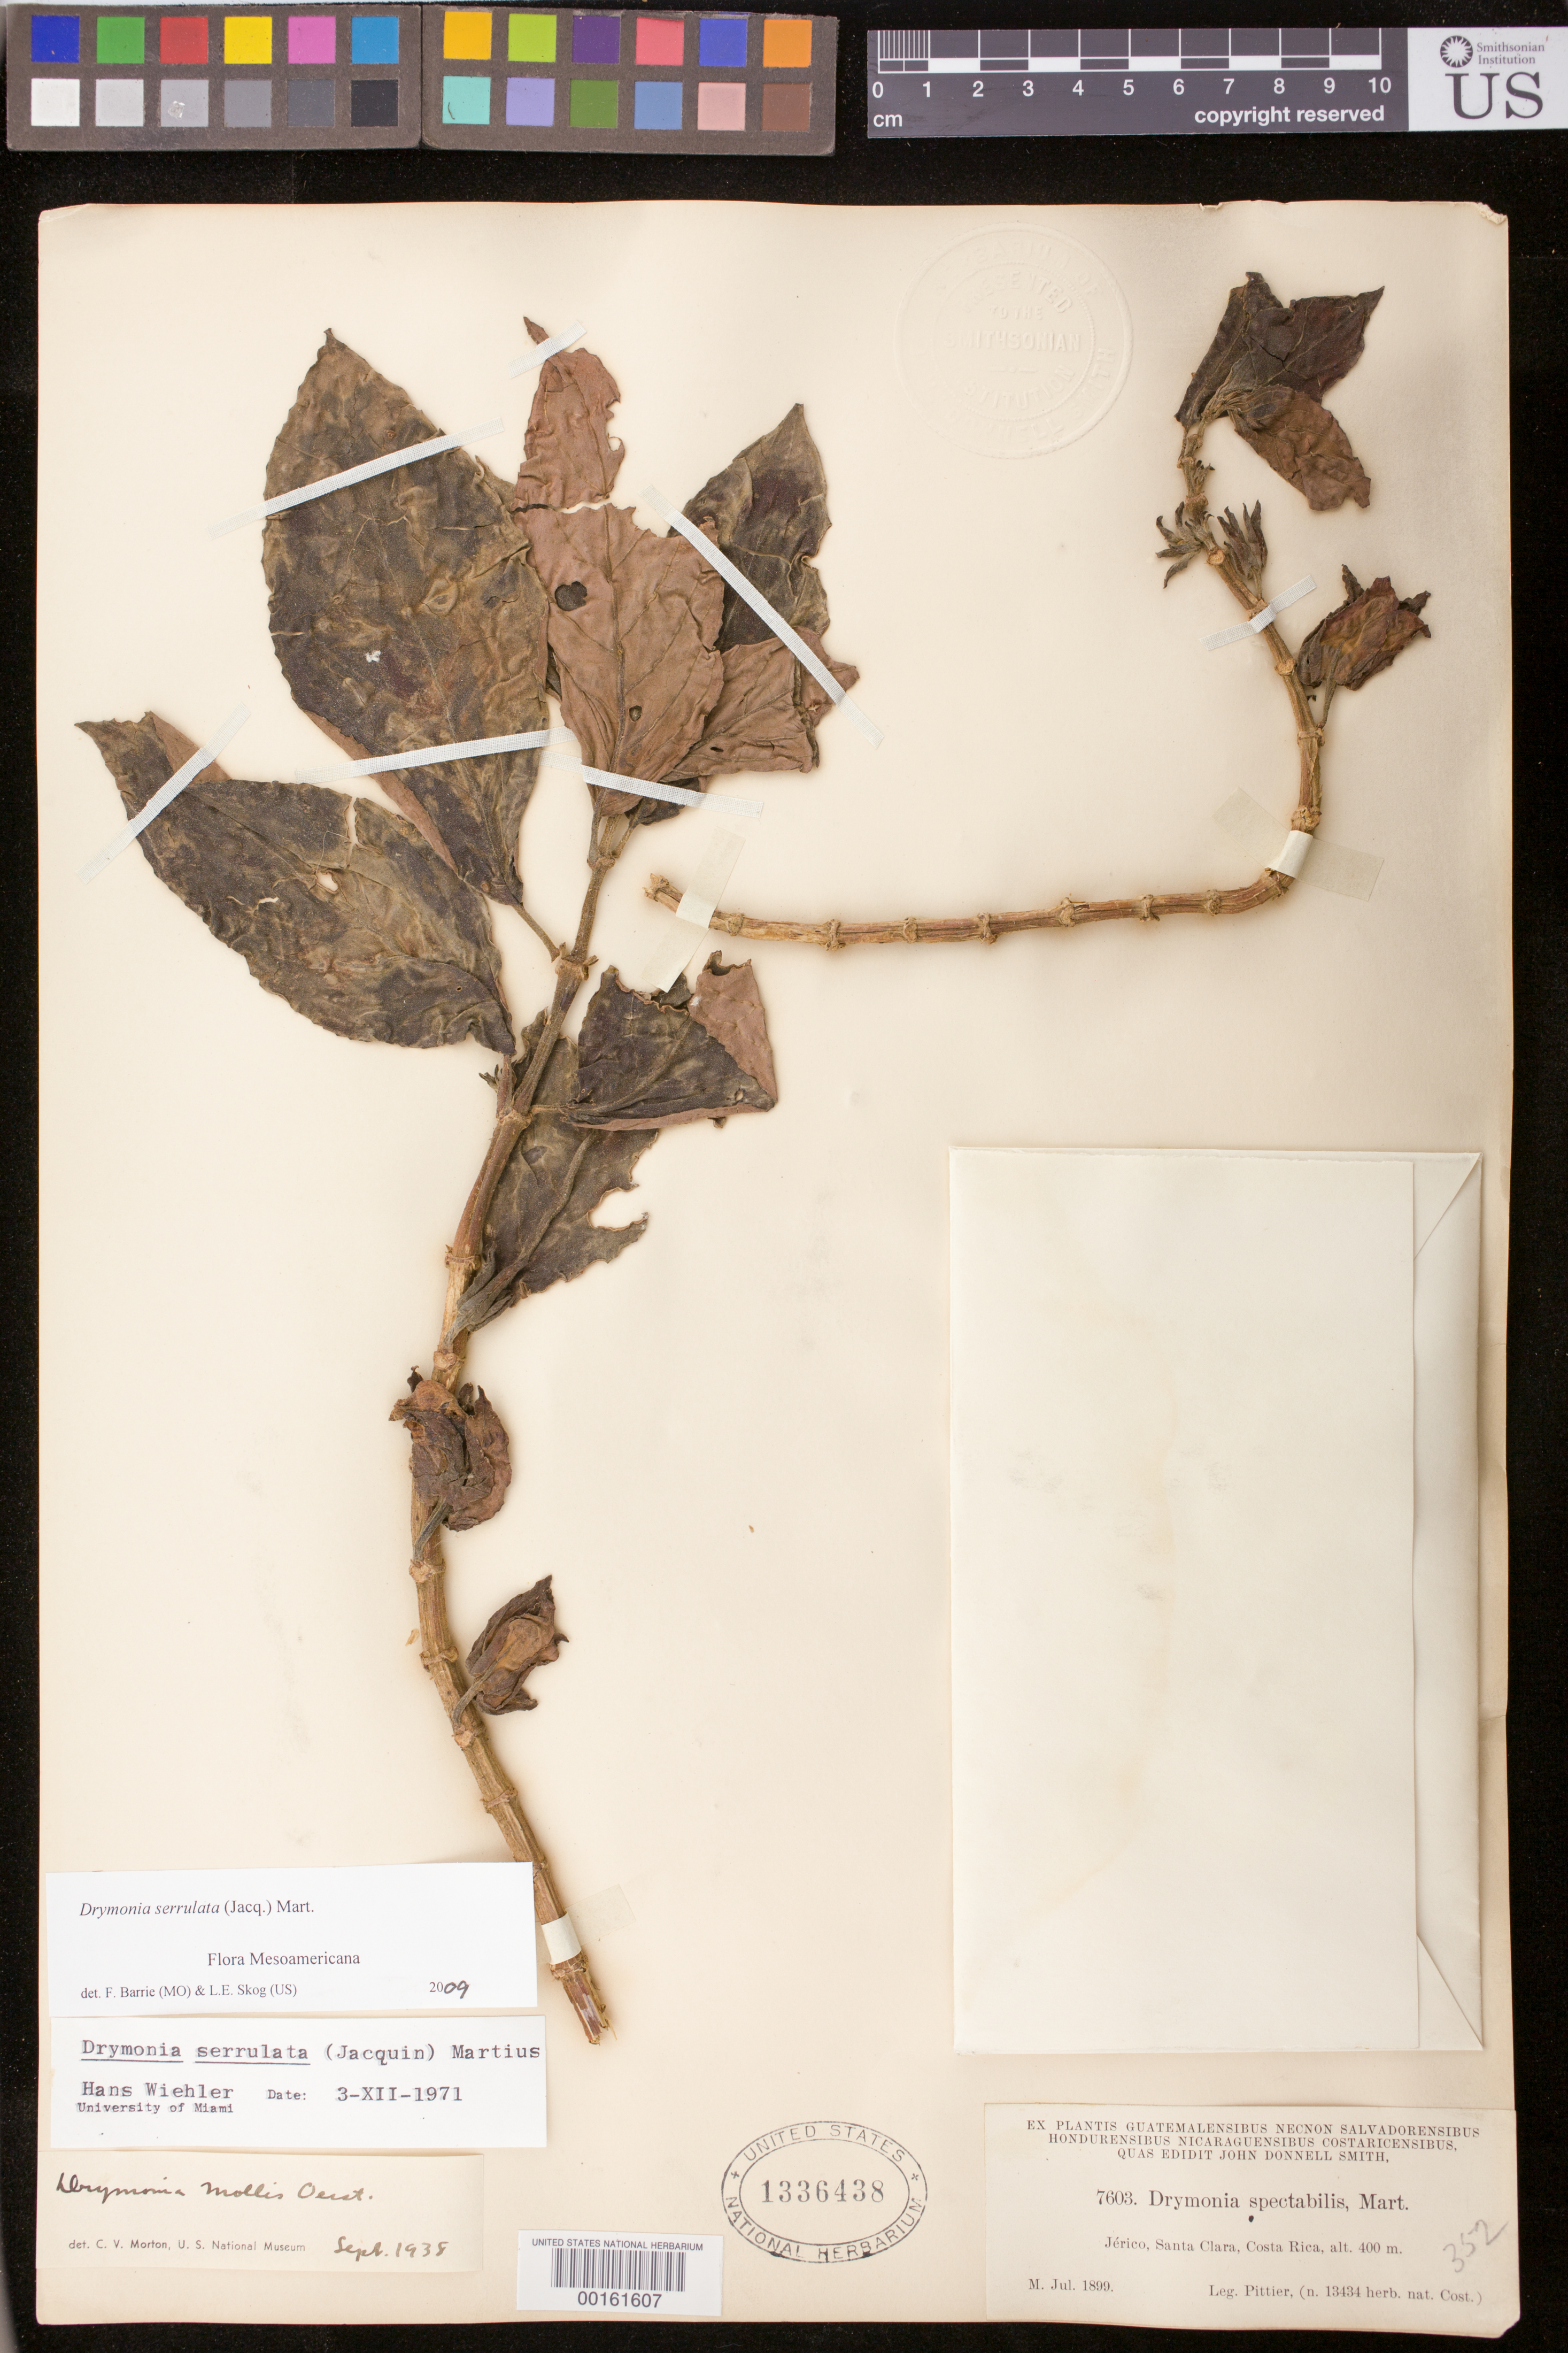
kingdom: Plantae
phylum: Tracheophyta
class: Magnoliopsida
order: Lamiales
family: Gesneriaceae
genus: Drymonia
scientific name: Drymonia serrulata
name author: (Jacq.) Mart.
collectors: H. F. Pittier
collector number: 7603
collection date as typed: Jul 1899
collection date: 1899-07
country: Costa Rica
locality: Jerico, Santa Clara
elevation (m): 400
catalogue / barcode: US 1336438